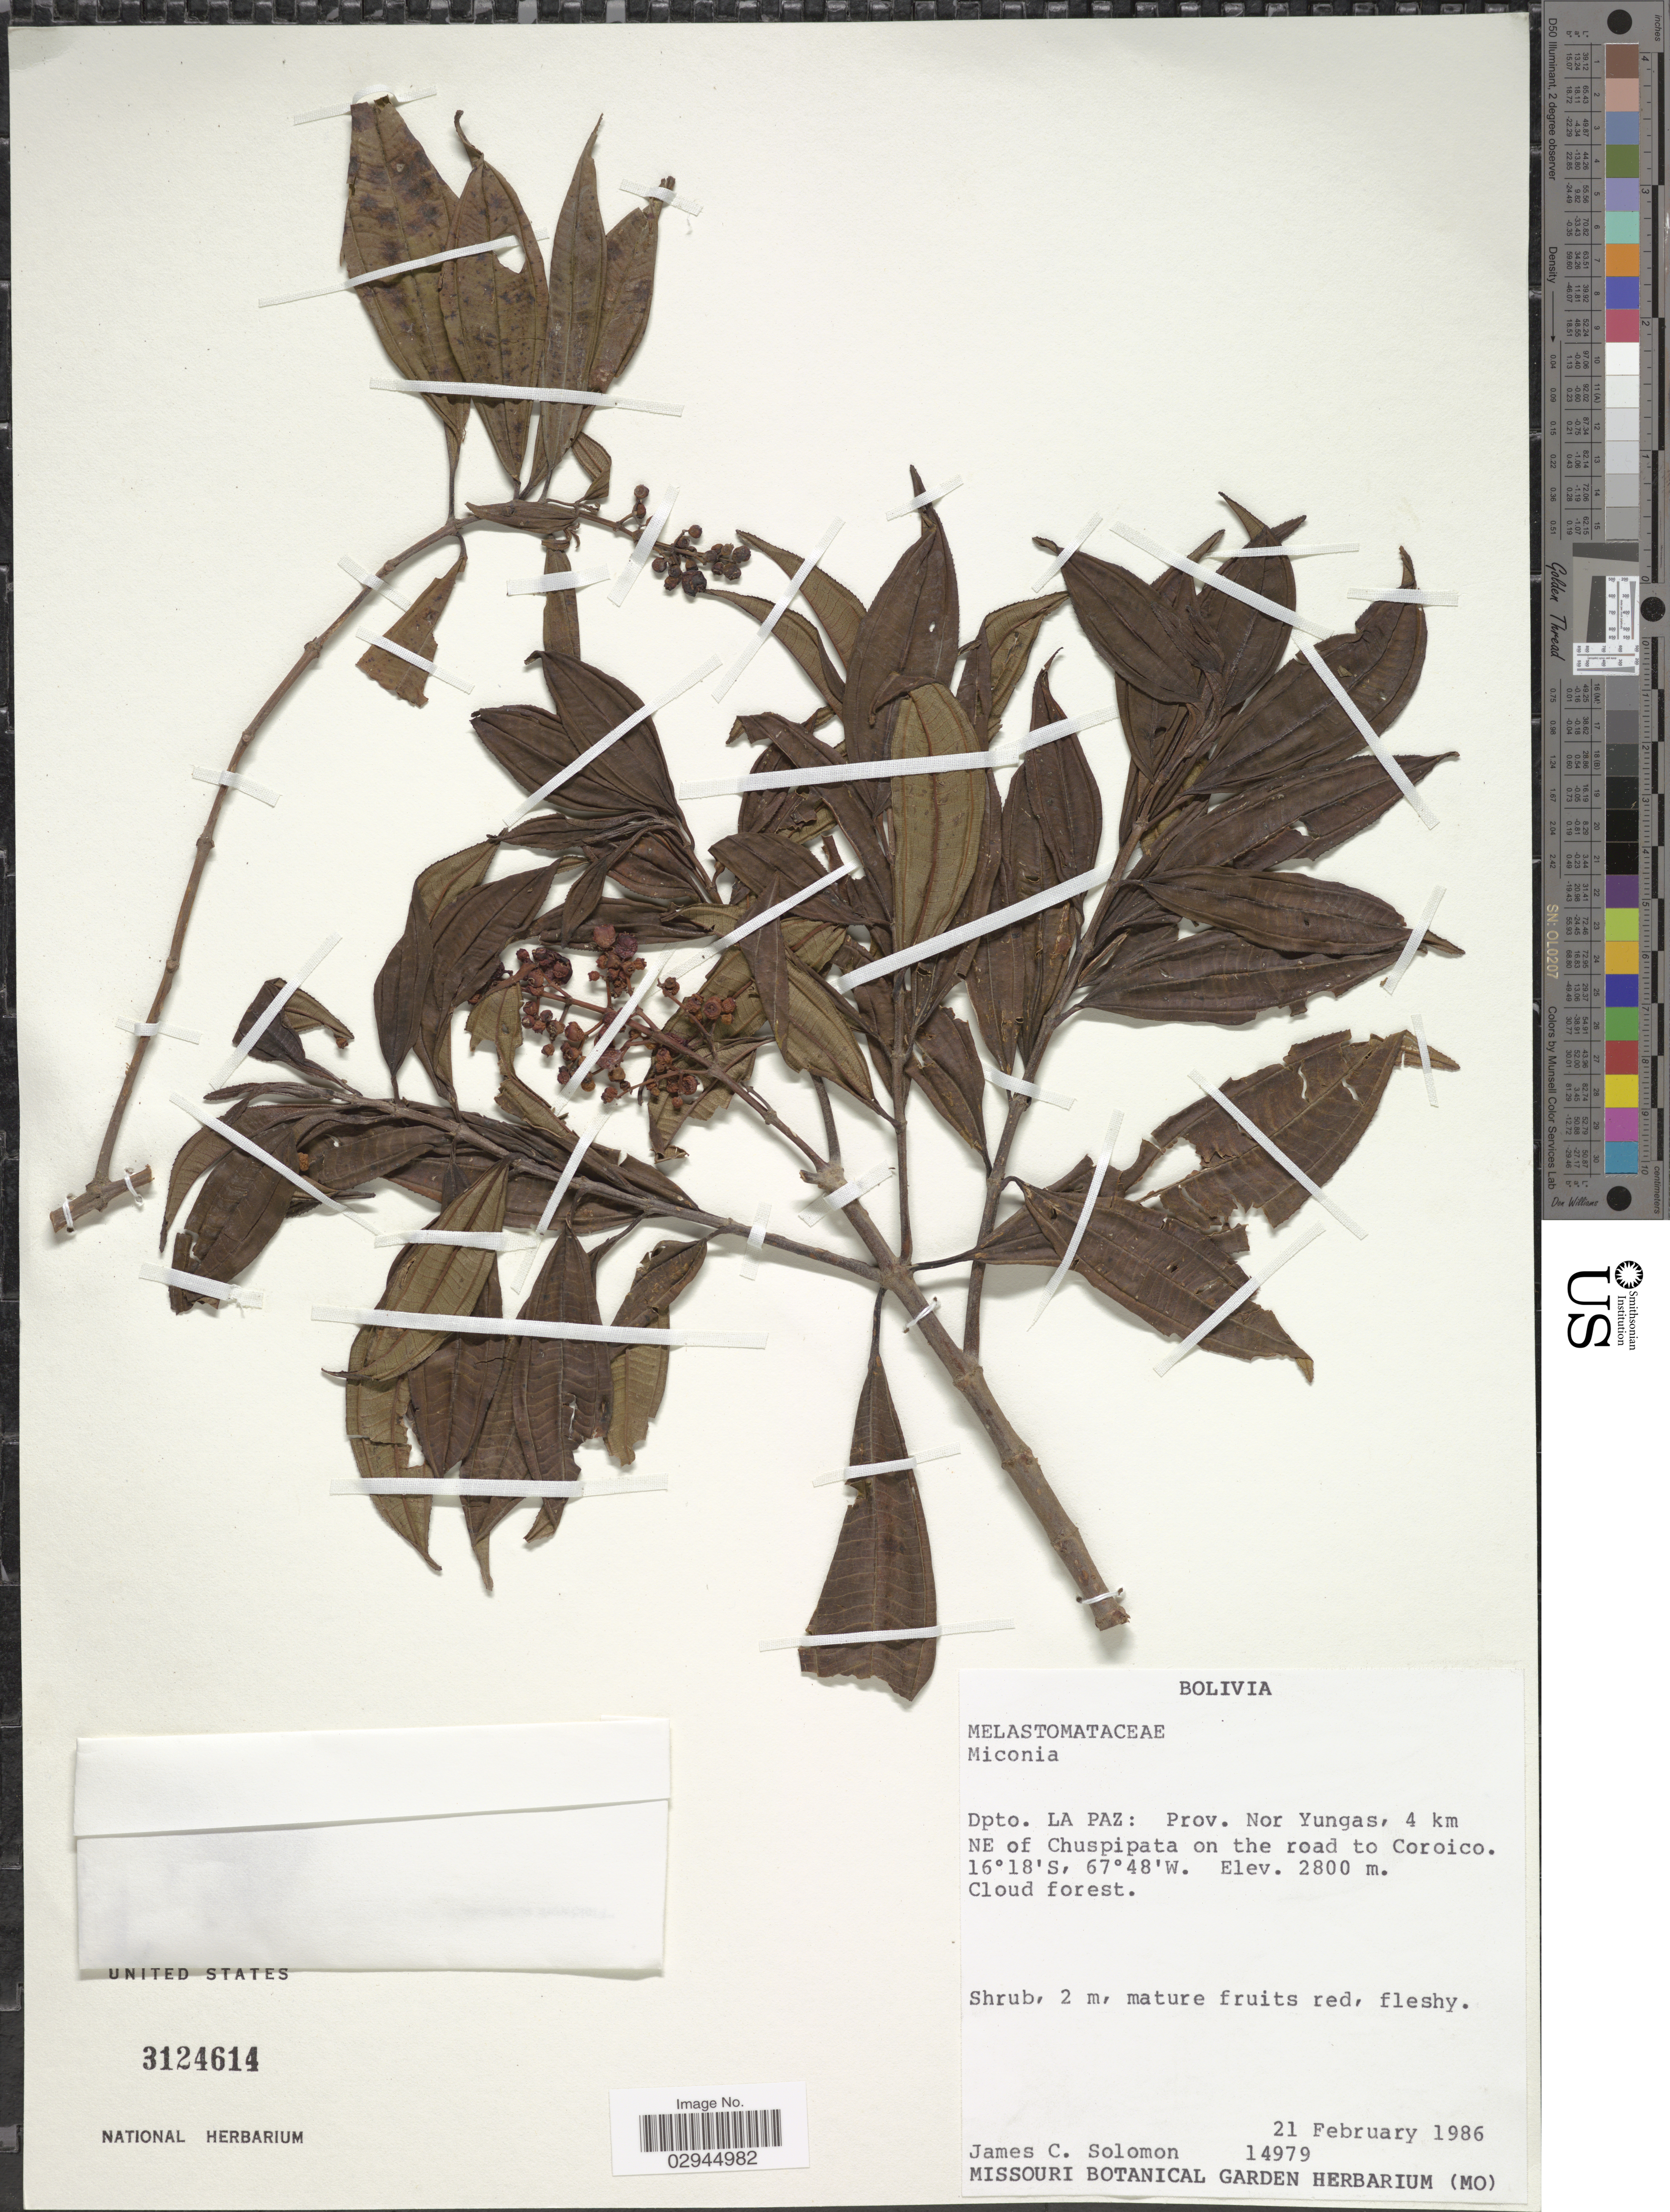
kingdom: Plantae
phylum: Tracheophyta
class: Magnoliopsida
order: Myrtales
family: Melastomataceae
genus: Miconia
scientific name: Miconia sp.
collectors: J. C. Solomon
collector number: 14979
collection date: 1986-02-21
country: Bolivia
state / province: La Paz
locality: Dpto. La Paz: Prov. Nor Yungas, 4 km NE of Chuspipata on the road to Coroico.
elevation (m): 2800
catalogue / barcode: US 3124614